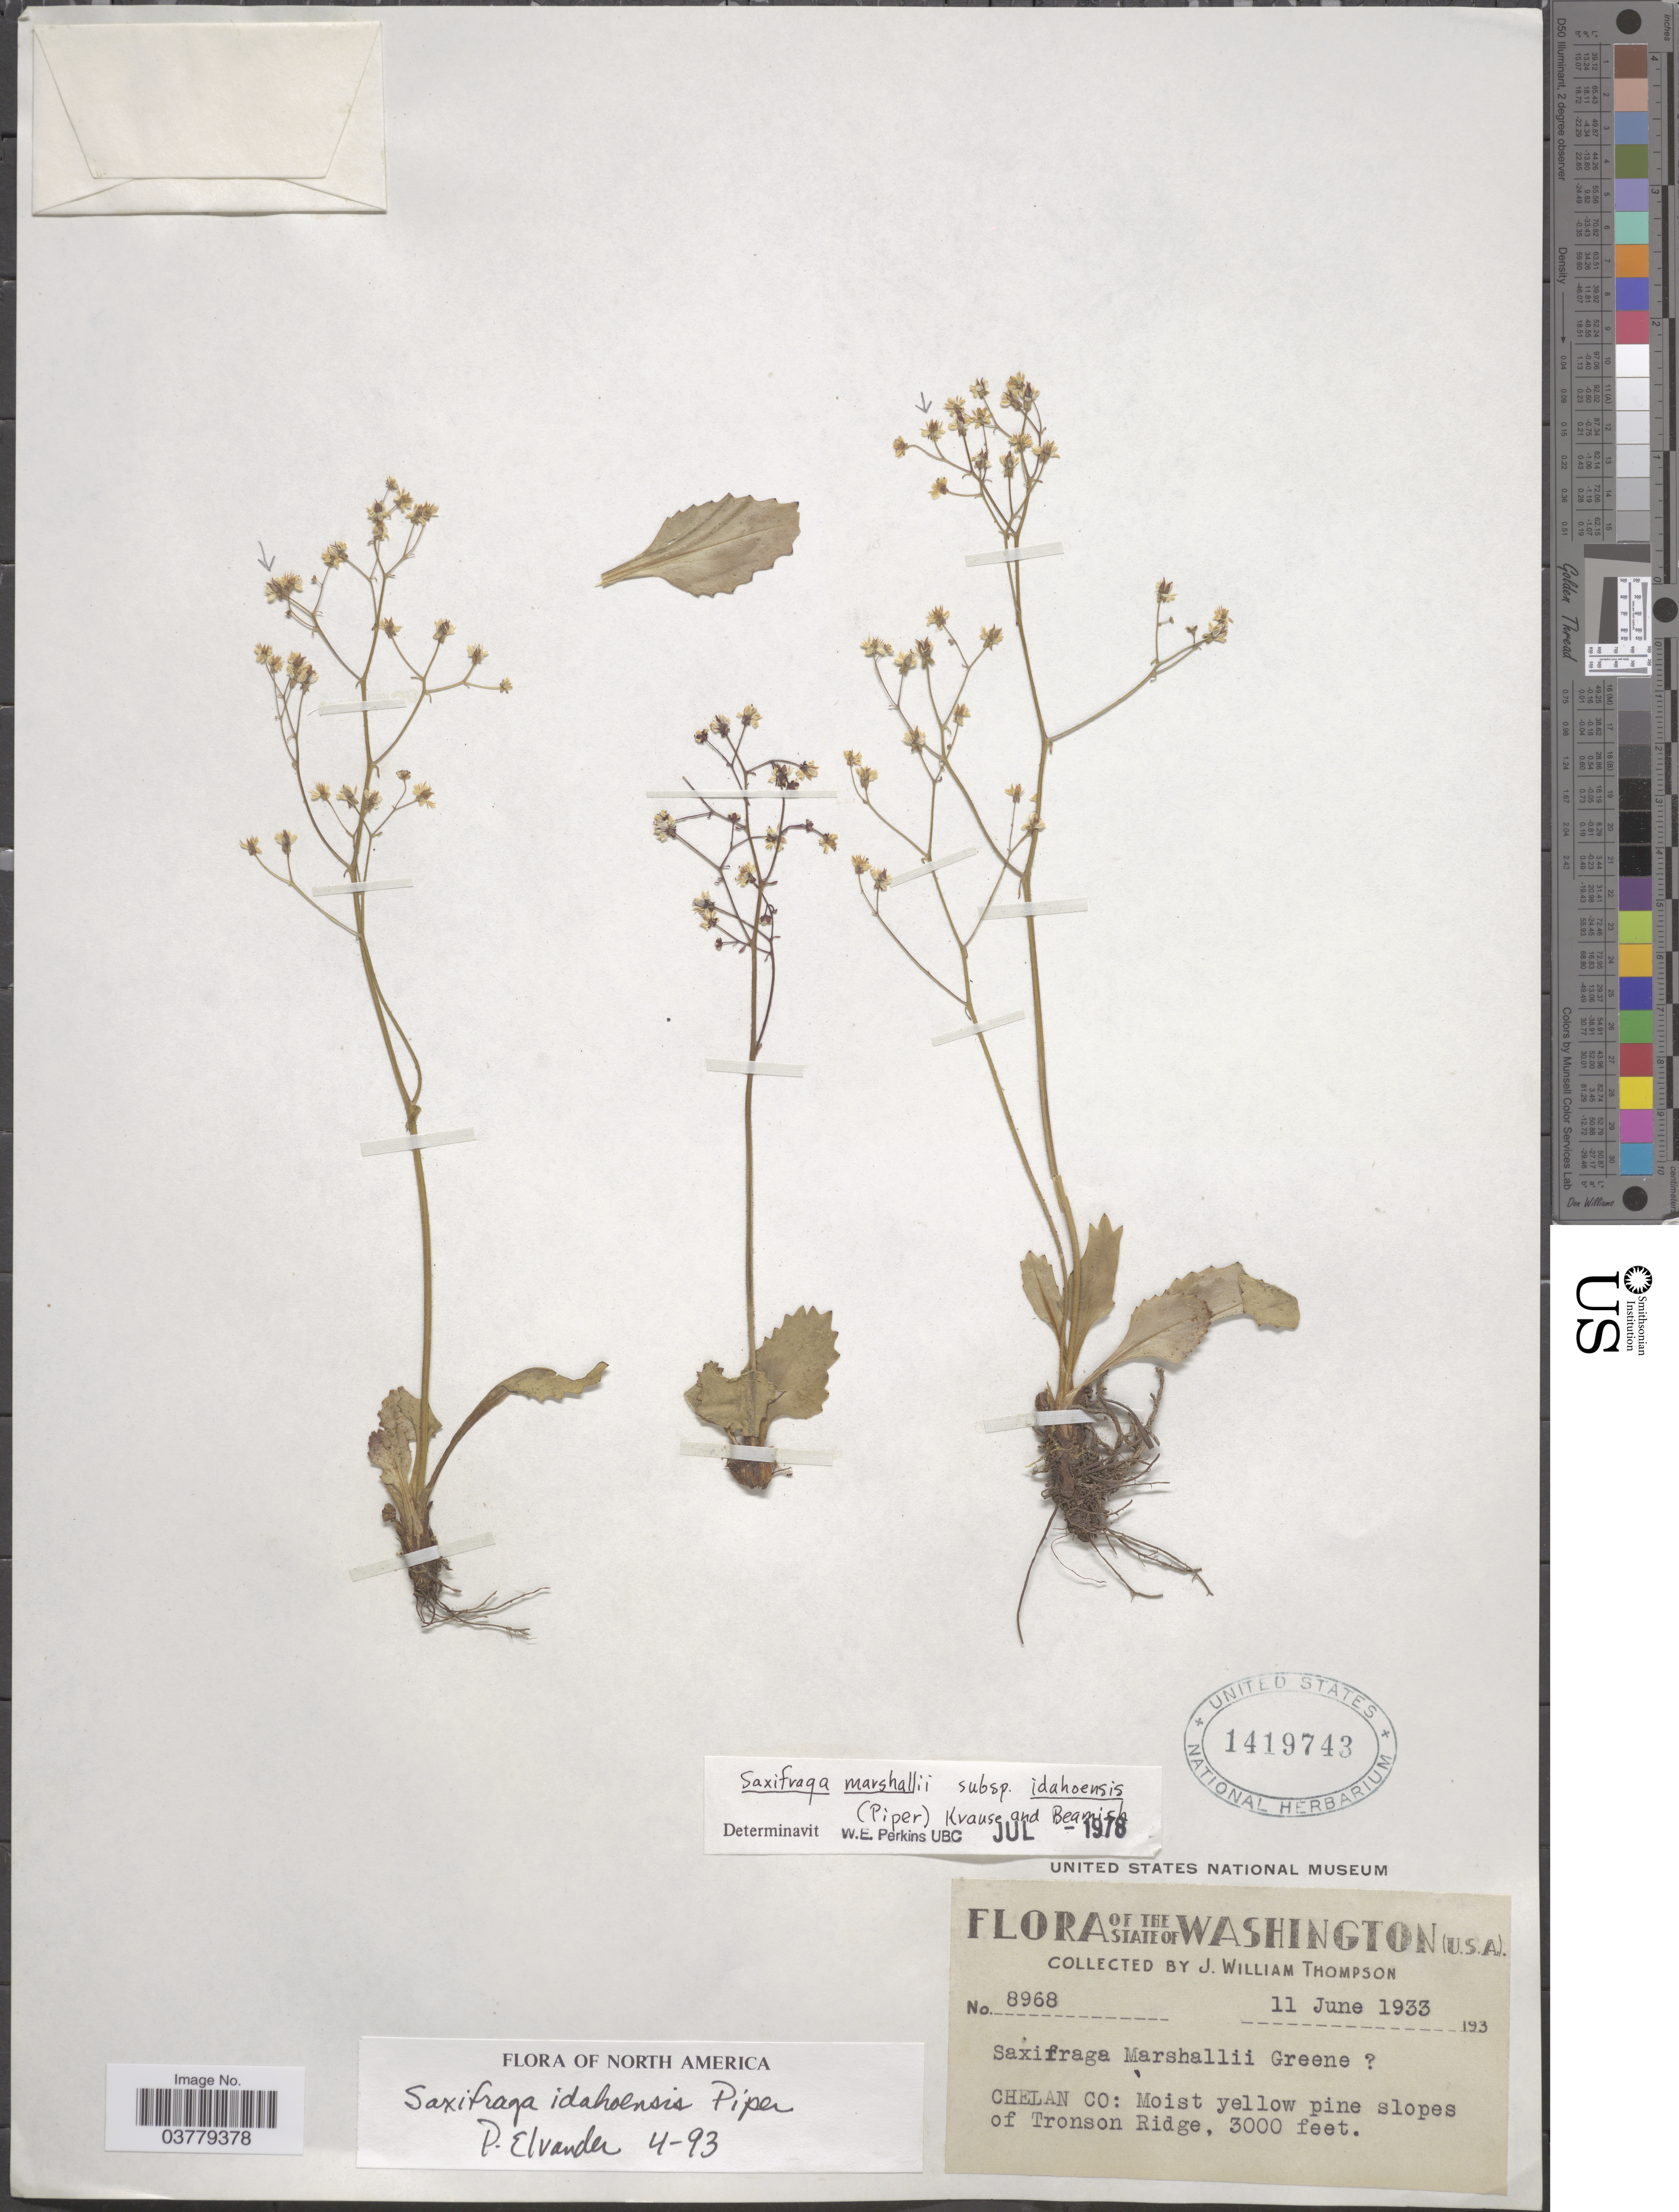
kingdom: Plantae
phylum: Tracheophyta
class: Magnoliopsida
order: Saxifragales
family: Saxifragaceae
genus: Micranthes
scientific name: Micranthes idahoensis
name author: (Piper) Brouillet & Gornall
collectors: J. W. Thompson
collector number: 8968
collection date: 1933-06-11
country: United States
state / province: Washington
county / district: Chelan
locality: Chelan Co: Moist yellow pine slopes of Tronson Ridge.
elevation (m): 914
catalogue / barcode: US 1419743